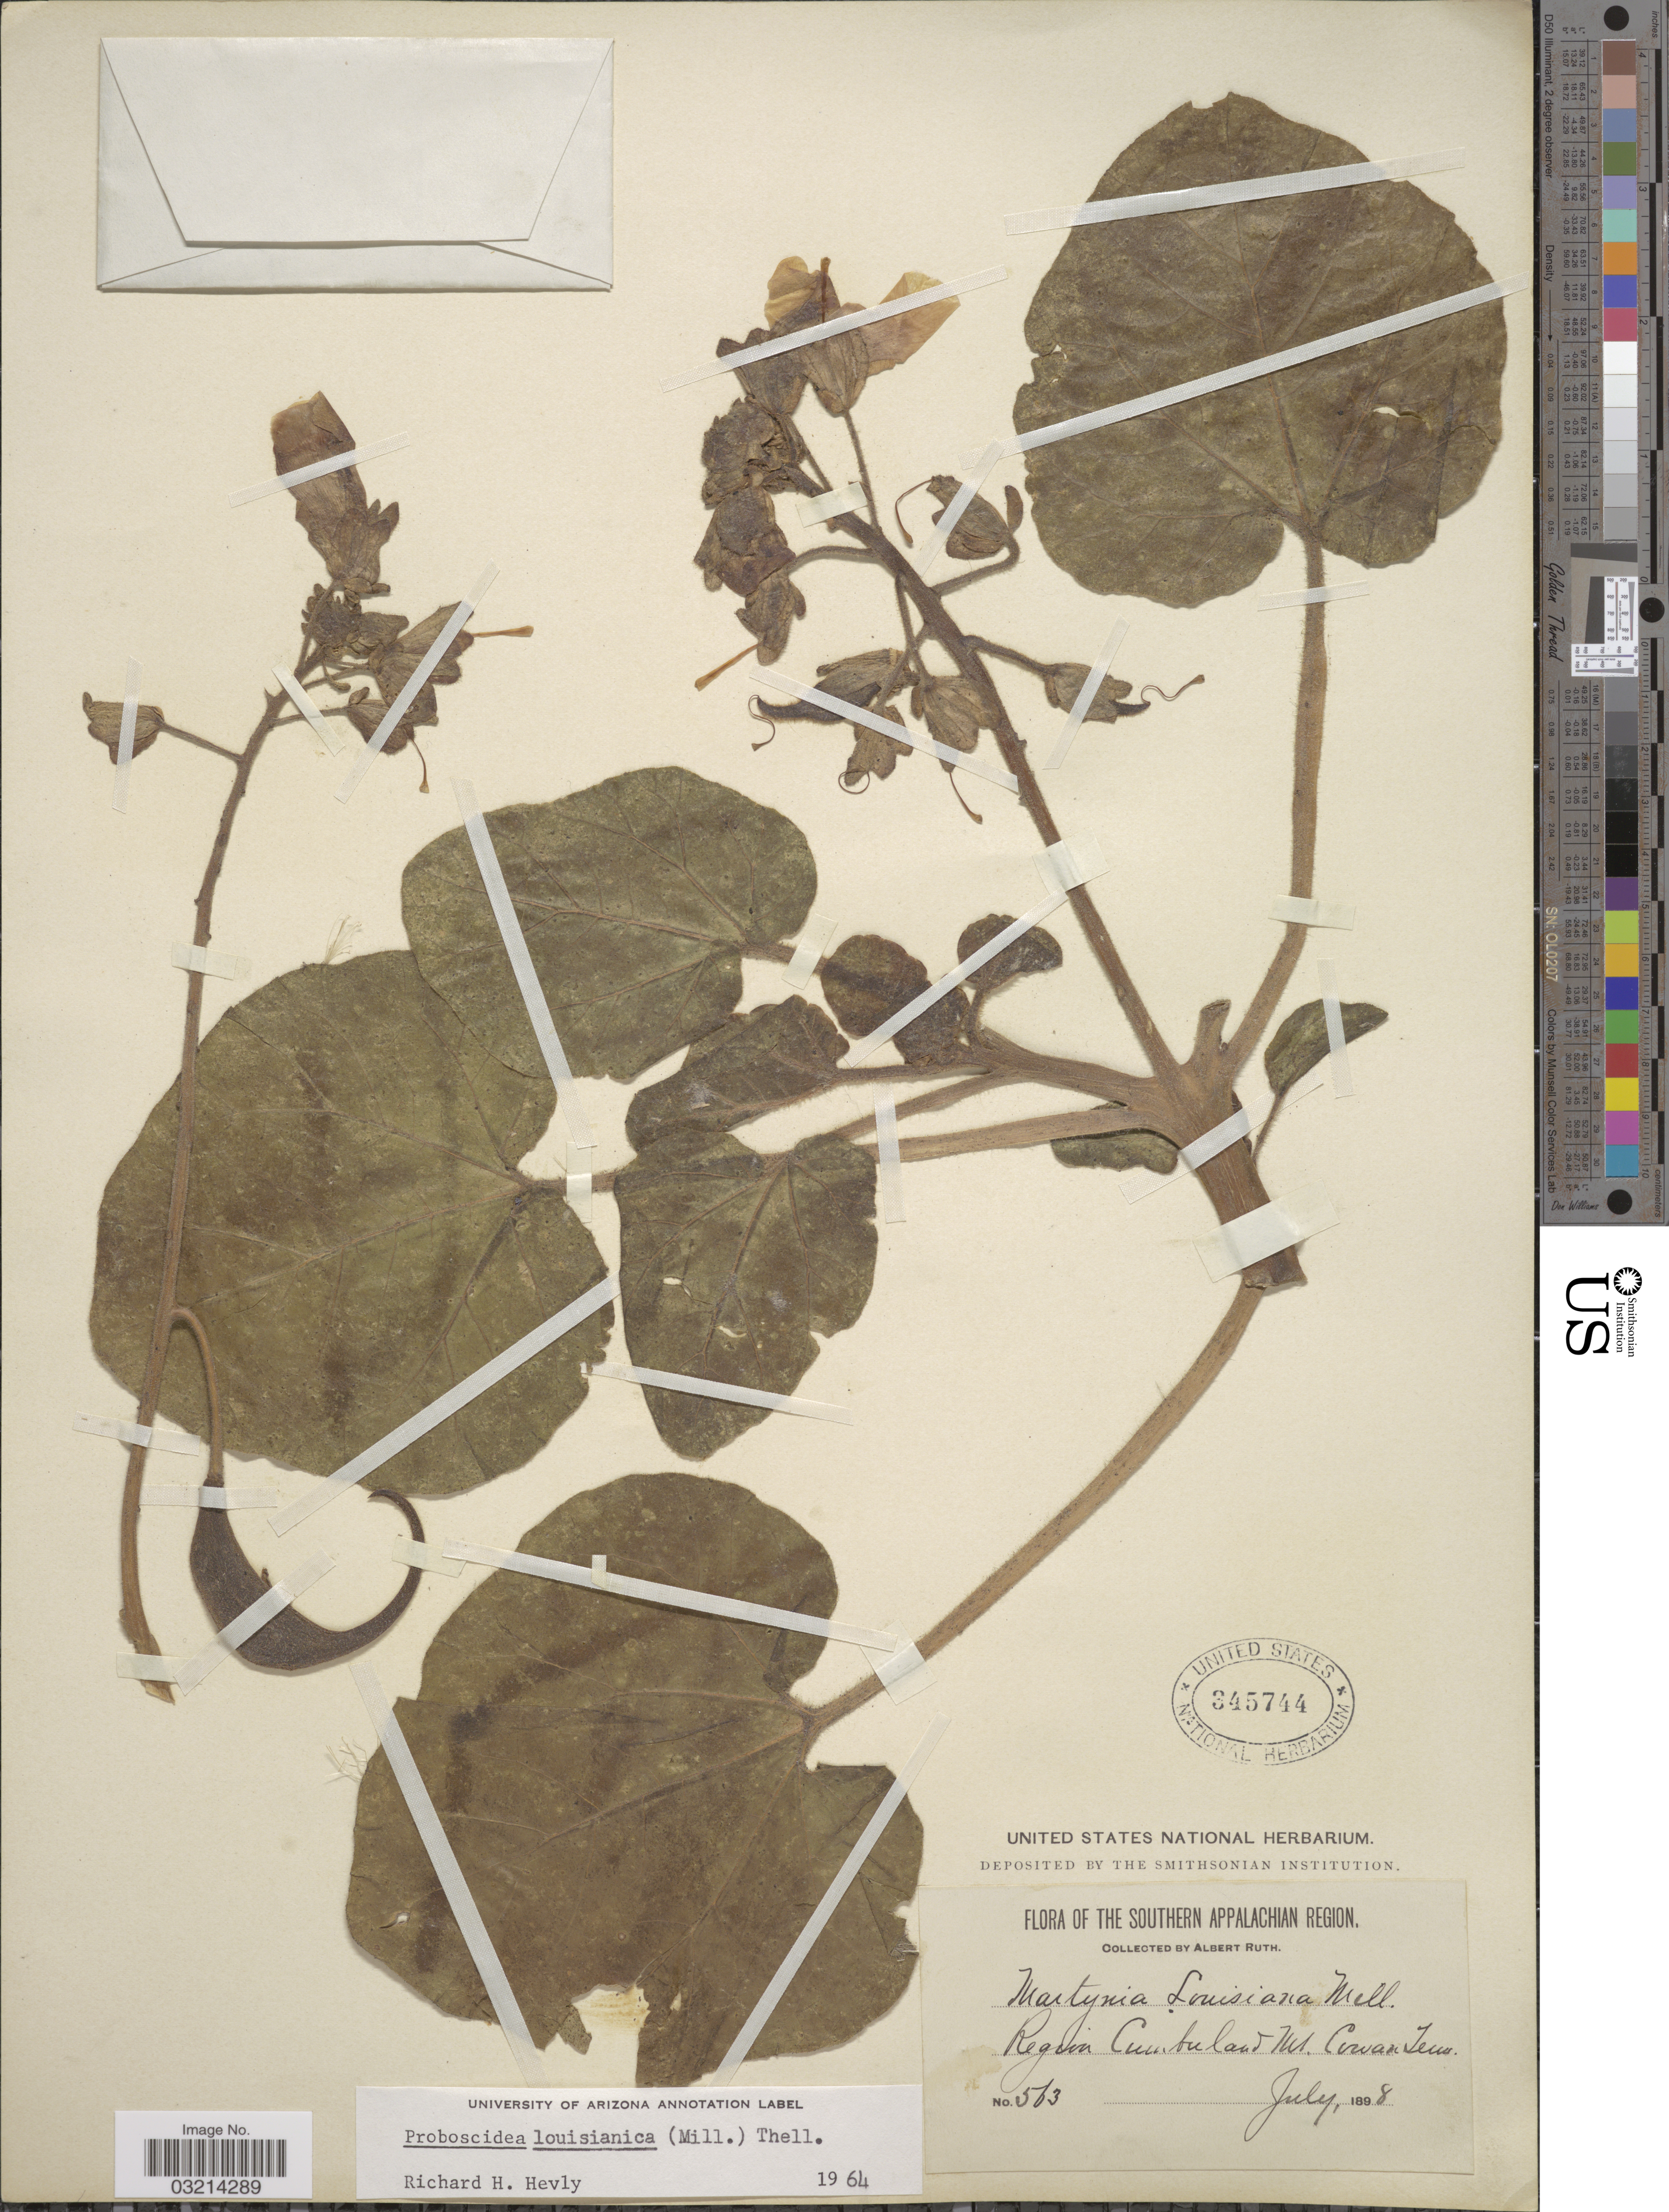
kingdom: Plantae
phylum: Tracheophyta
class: Magnoliopsida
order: Lamiales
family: Martyniaceae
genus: Proboscidea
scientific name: Proboscidea louisianica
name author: Thell.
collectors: A. Ruth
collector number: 563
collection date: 1898-07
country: United States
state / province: Tennessee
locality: Southern Appalachian Region. Region Cumberland Mt. Cervan. Tenn.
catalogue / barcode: US 345744